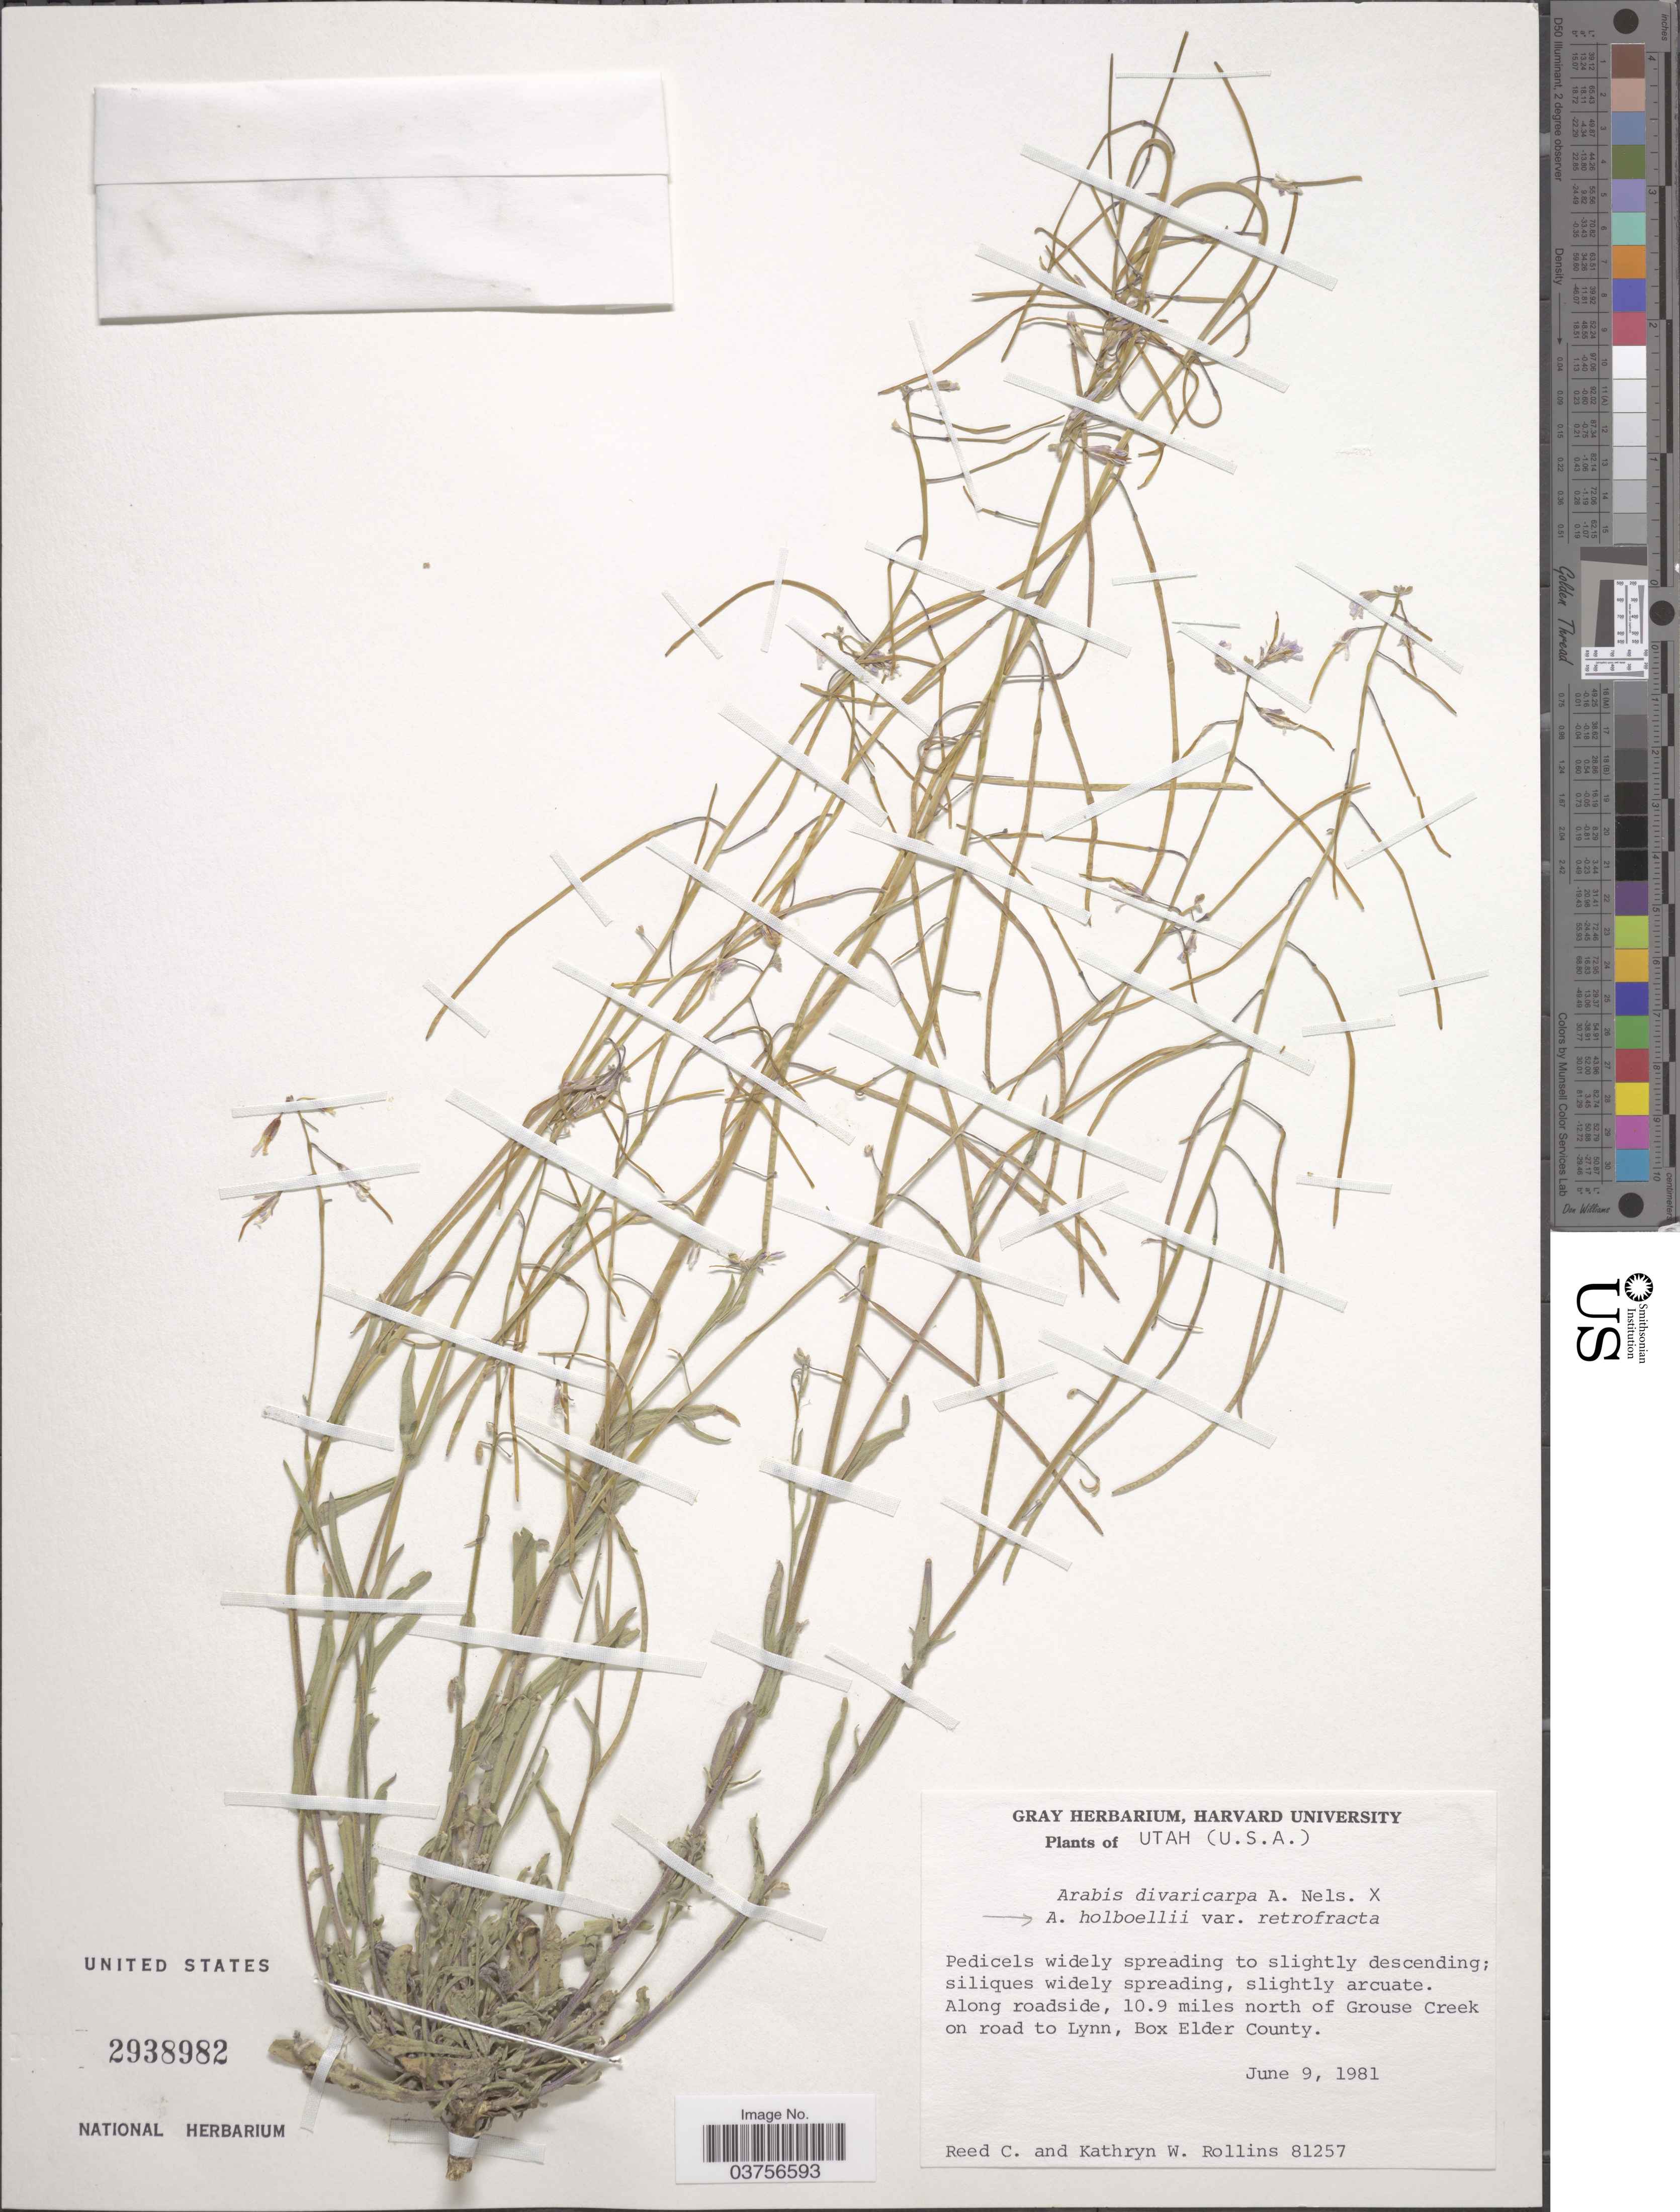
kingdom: Plantae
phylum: Tracheophyta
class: Magnoliopsida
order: Brassicales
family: Brassicaceae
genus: Arabis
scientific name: Arabis divaricarpa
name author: A. Nelson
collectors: R. C. Rollins & K. W. Rollins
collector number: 81257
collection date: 1981-06-09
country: United States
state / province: Utah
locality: Along roadside, 10.9 miles north of Grouse Creek on road to Lynn, Box Elder County.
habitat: along roadside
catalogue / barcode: US 2938982